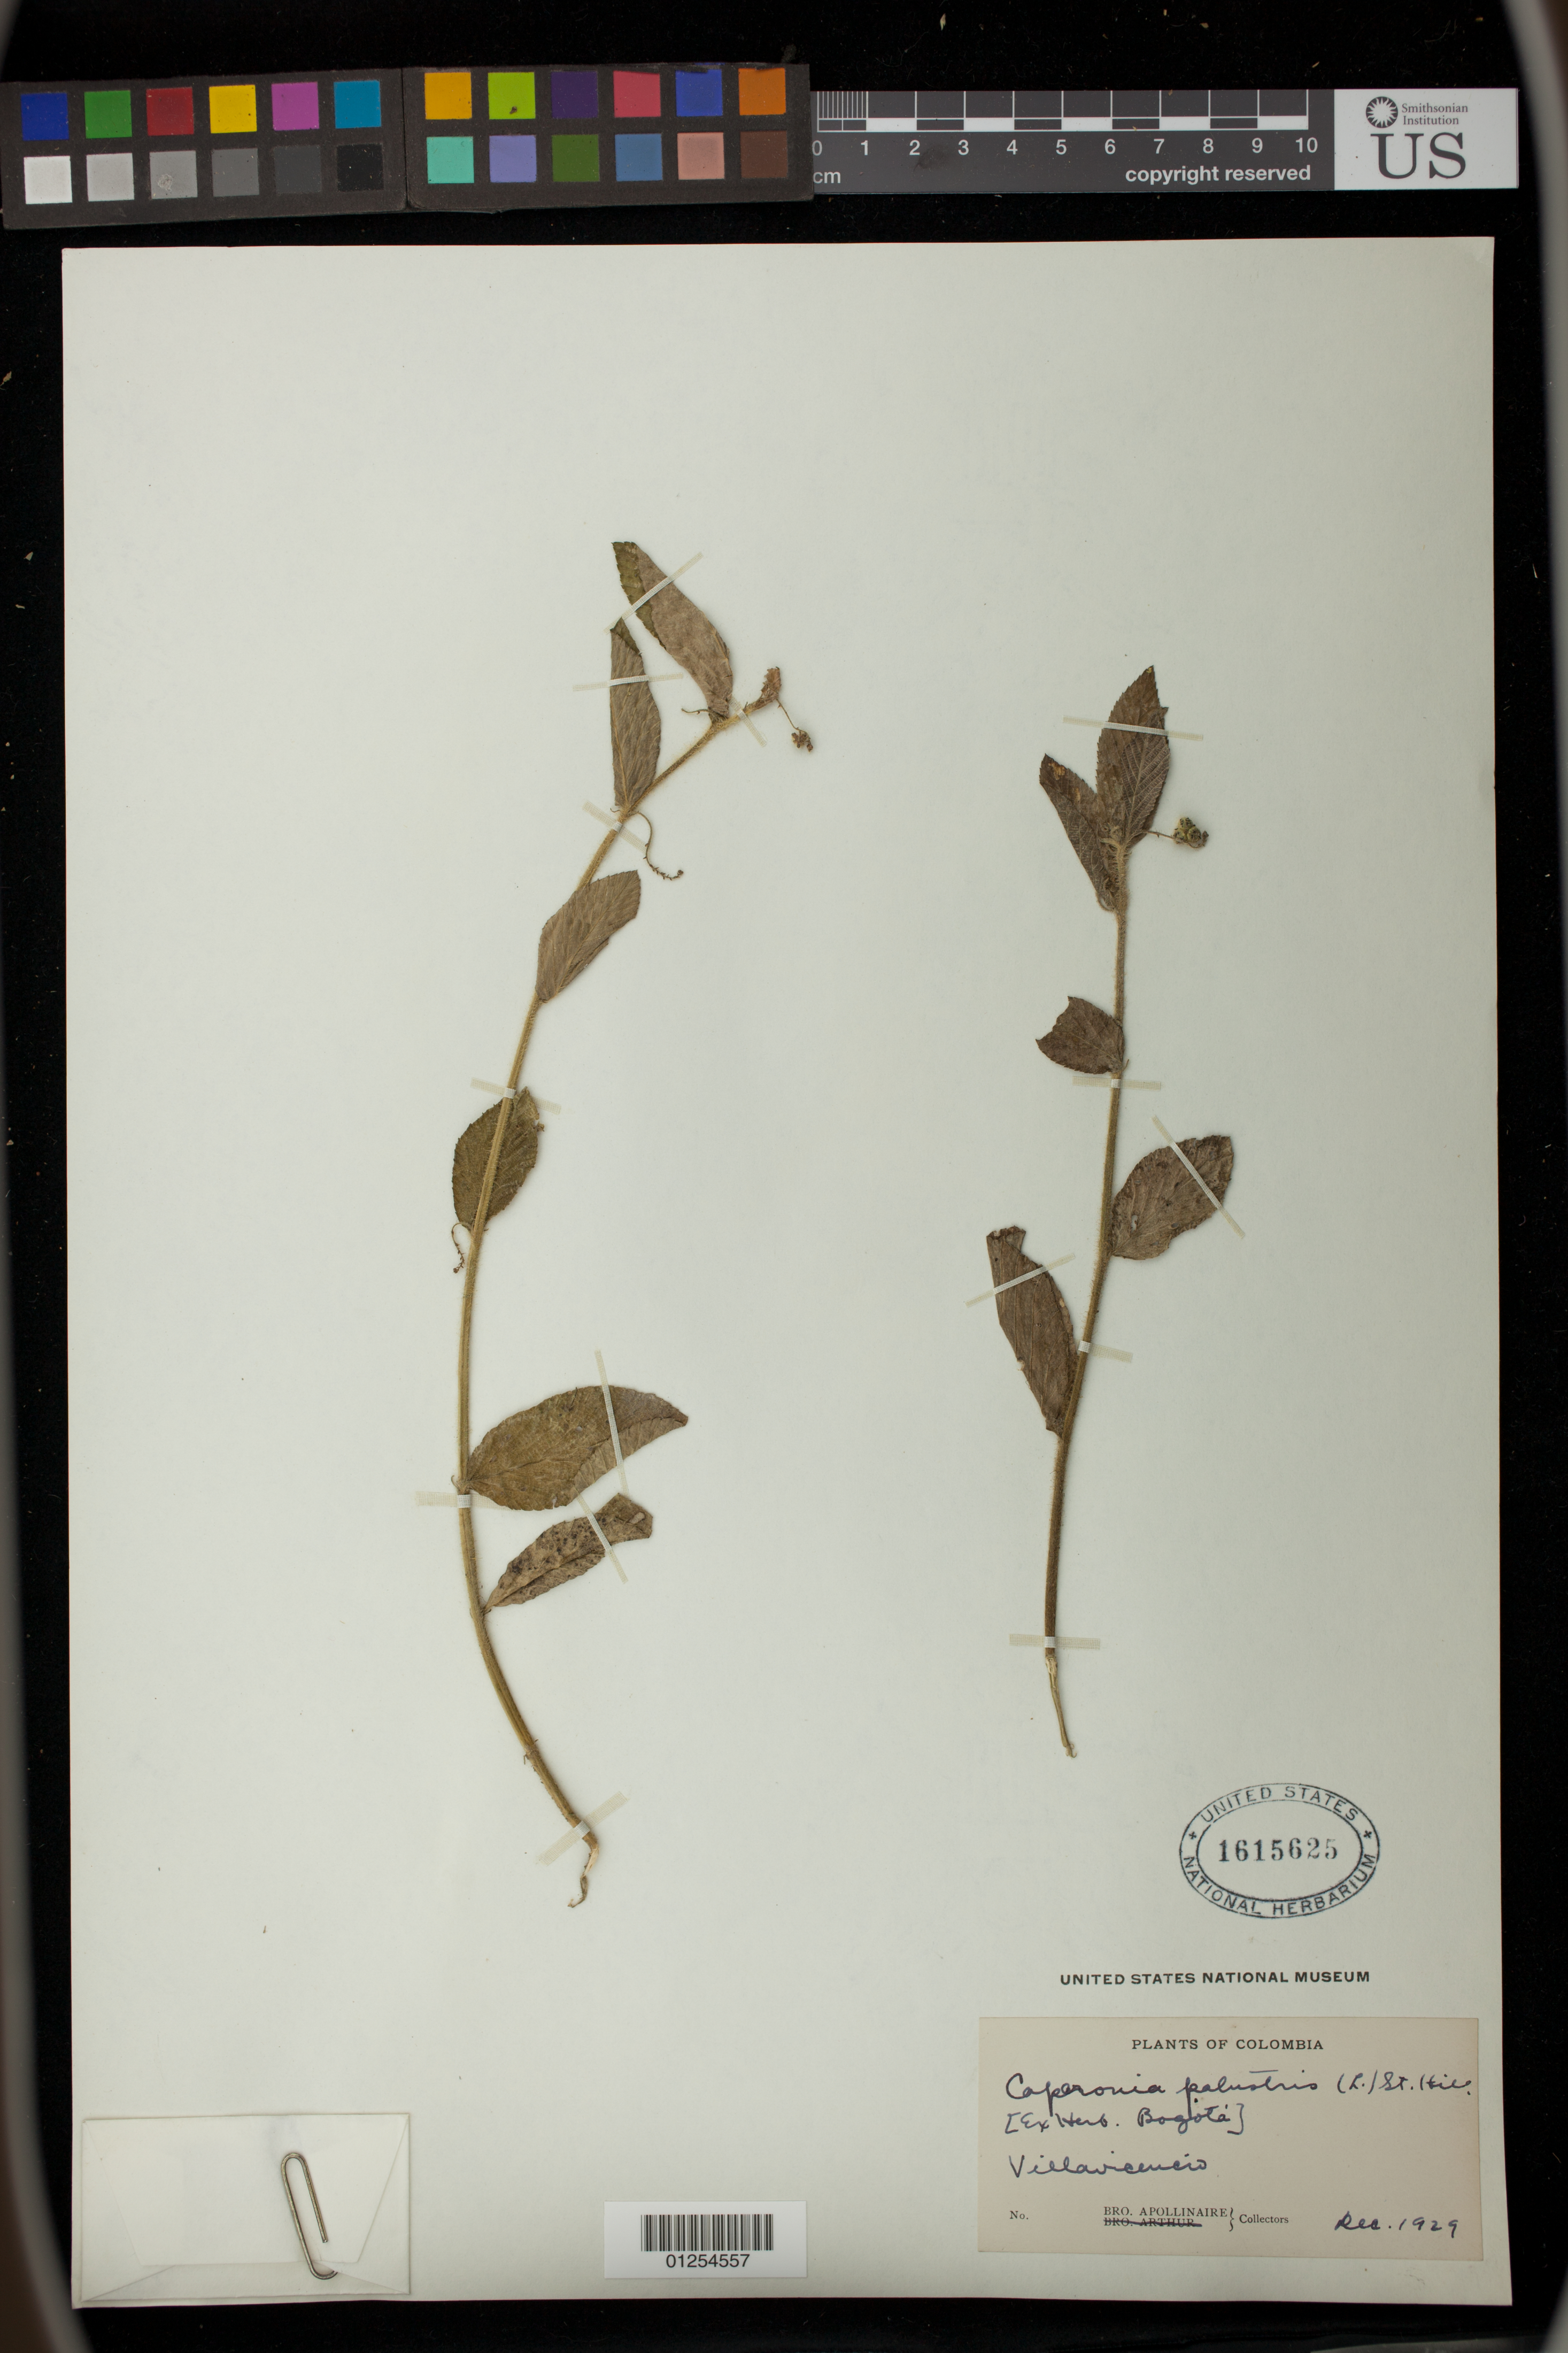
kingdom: Plantae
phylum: Tracheophyta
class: Magnoliopsida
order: Malpighiales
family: Euphorbiaceae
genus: Caperonia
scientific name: Caperonia neglecta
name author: G.L. Webster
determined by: Külkamp, Josimar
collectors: Bro. Apollinaire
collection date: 1929-12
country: Colombia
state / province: Meta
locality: Villavicencio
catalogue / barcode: US 1615625